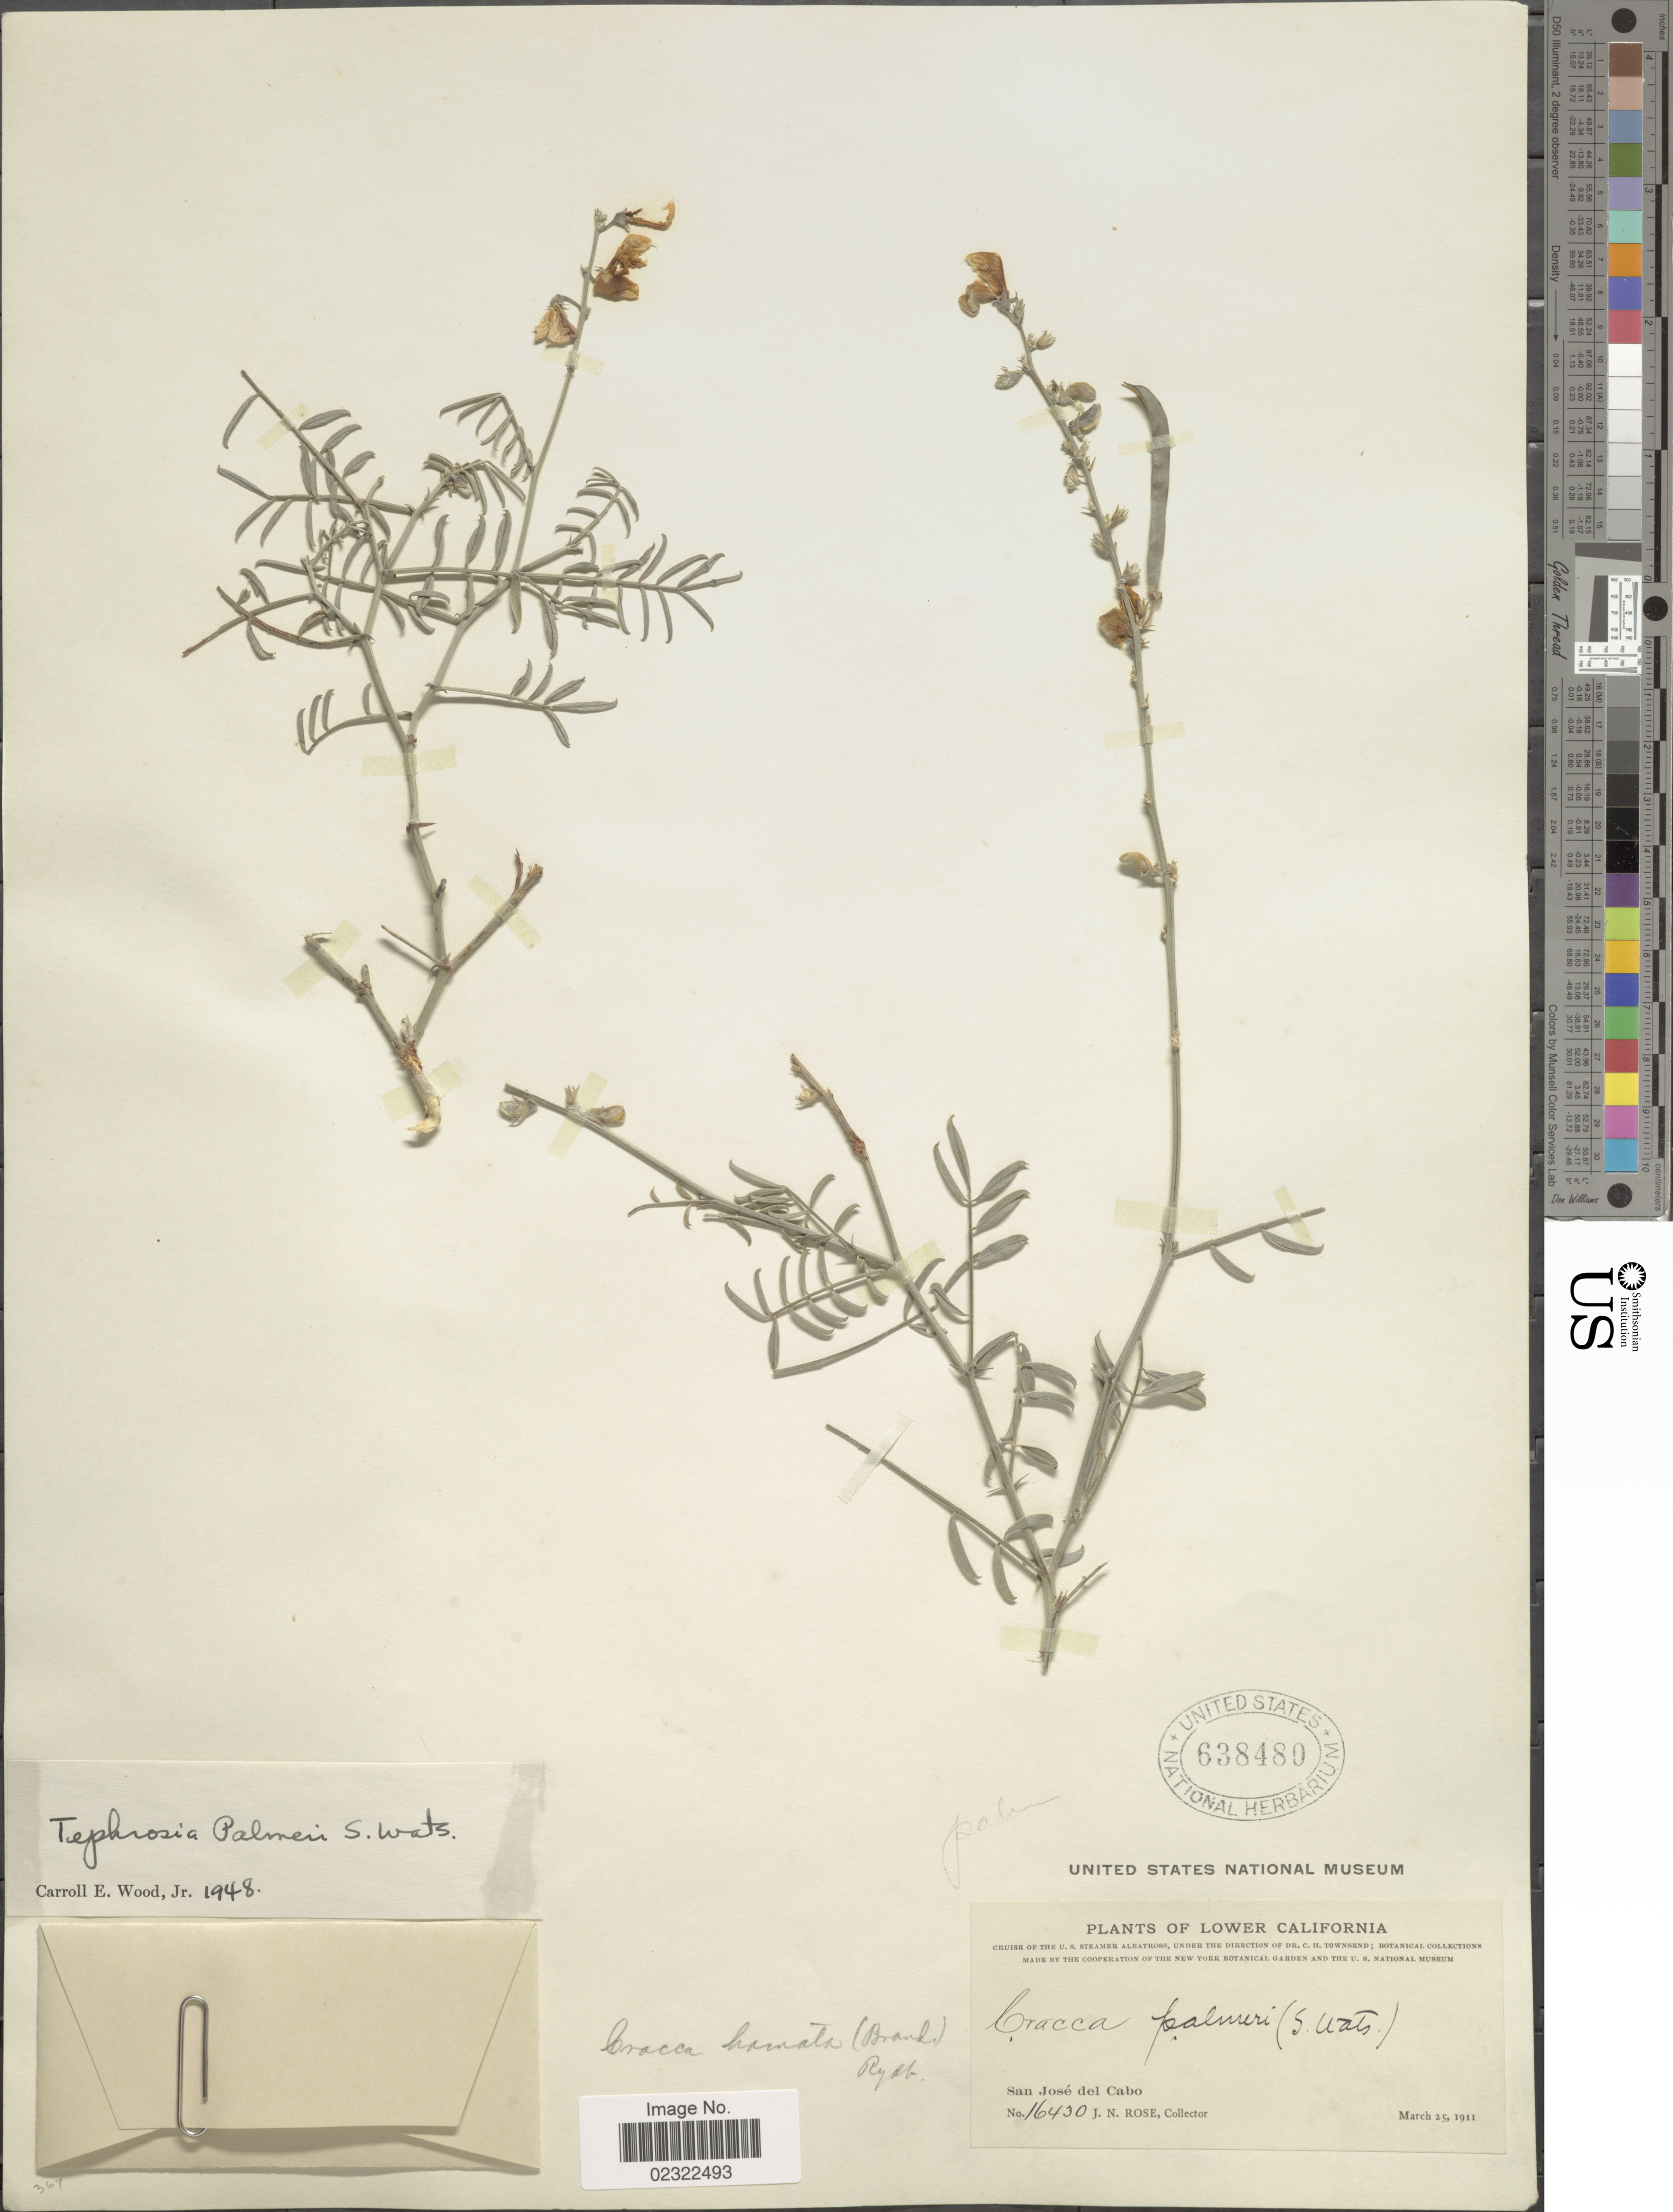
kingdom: Plantae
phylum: Tracheophyta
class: Magnoliopsida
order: Fabales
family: Fabaceae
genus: Tephrosia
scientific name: Tephrosia palmeri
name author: S. Watson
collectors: J. N. Rose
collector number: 16430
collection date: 1911-03-25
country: Mexico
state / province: Baja California Sur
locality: Lower California. San Jose del Cabo.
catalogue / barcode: US 638480